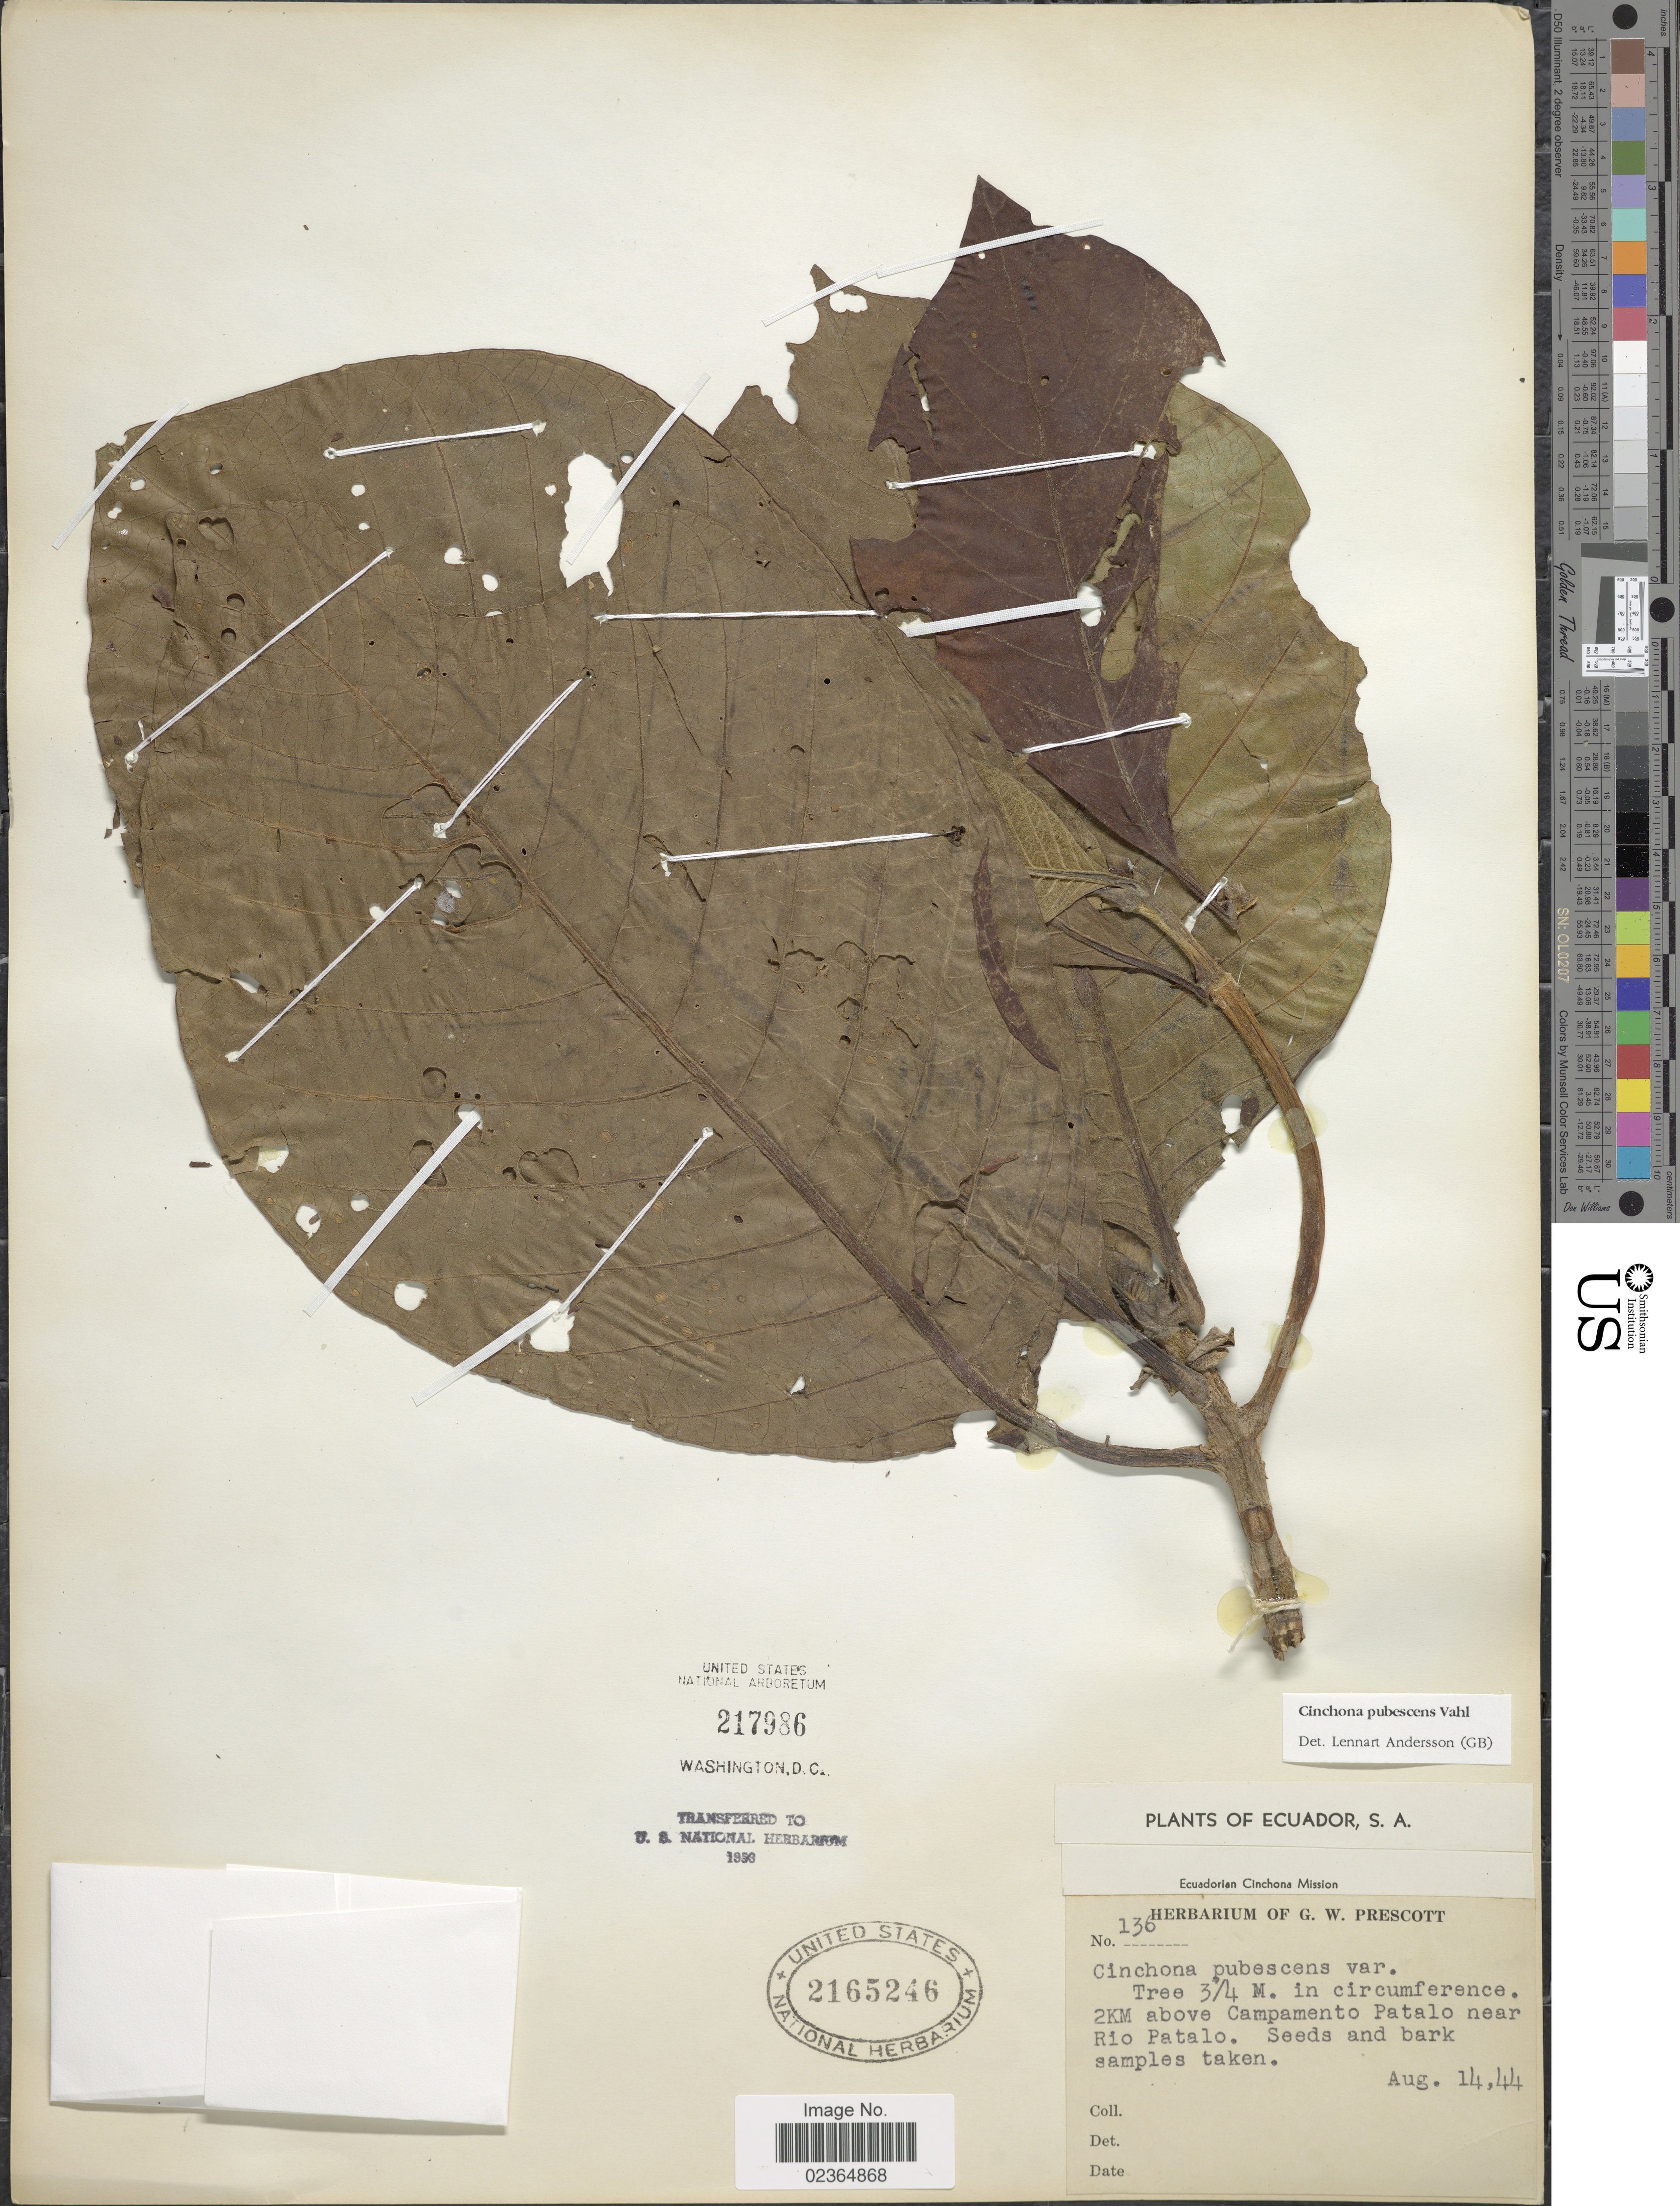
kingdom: Plantae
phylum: Tracheophyta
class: Magnoliopsida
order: Gentianales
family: Rubiaceae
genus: Cinchona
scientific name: Cinchona pubescens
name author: Vahl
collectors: ex herb. G. W. Prescott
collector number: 136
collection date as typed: Transcribed d/m/y: 14/8/44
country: Ecuador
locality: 2Km above Campamento Patalo near Rio Patalo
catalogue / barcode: US 2165246